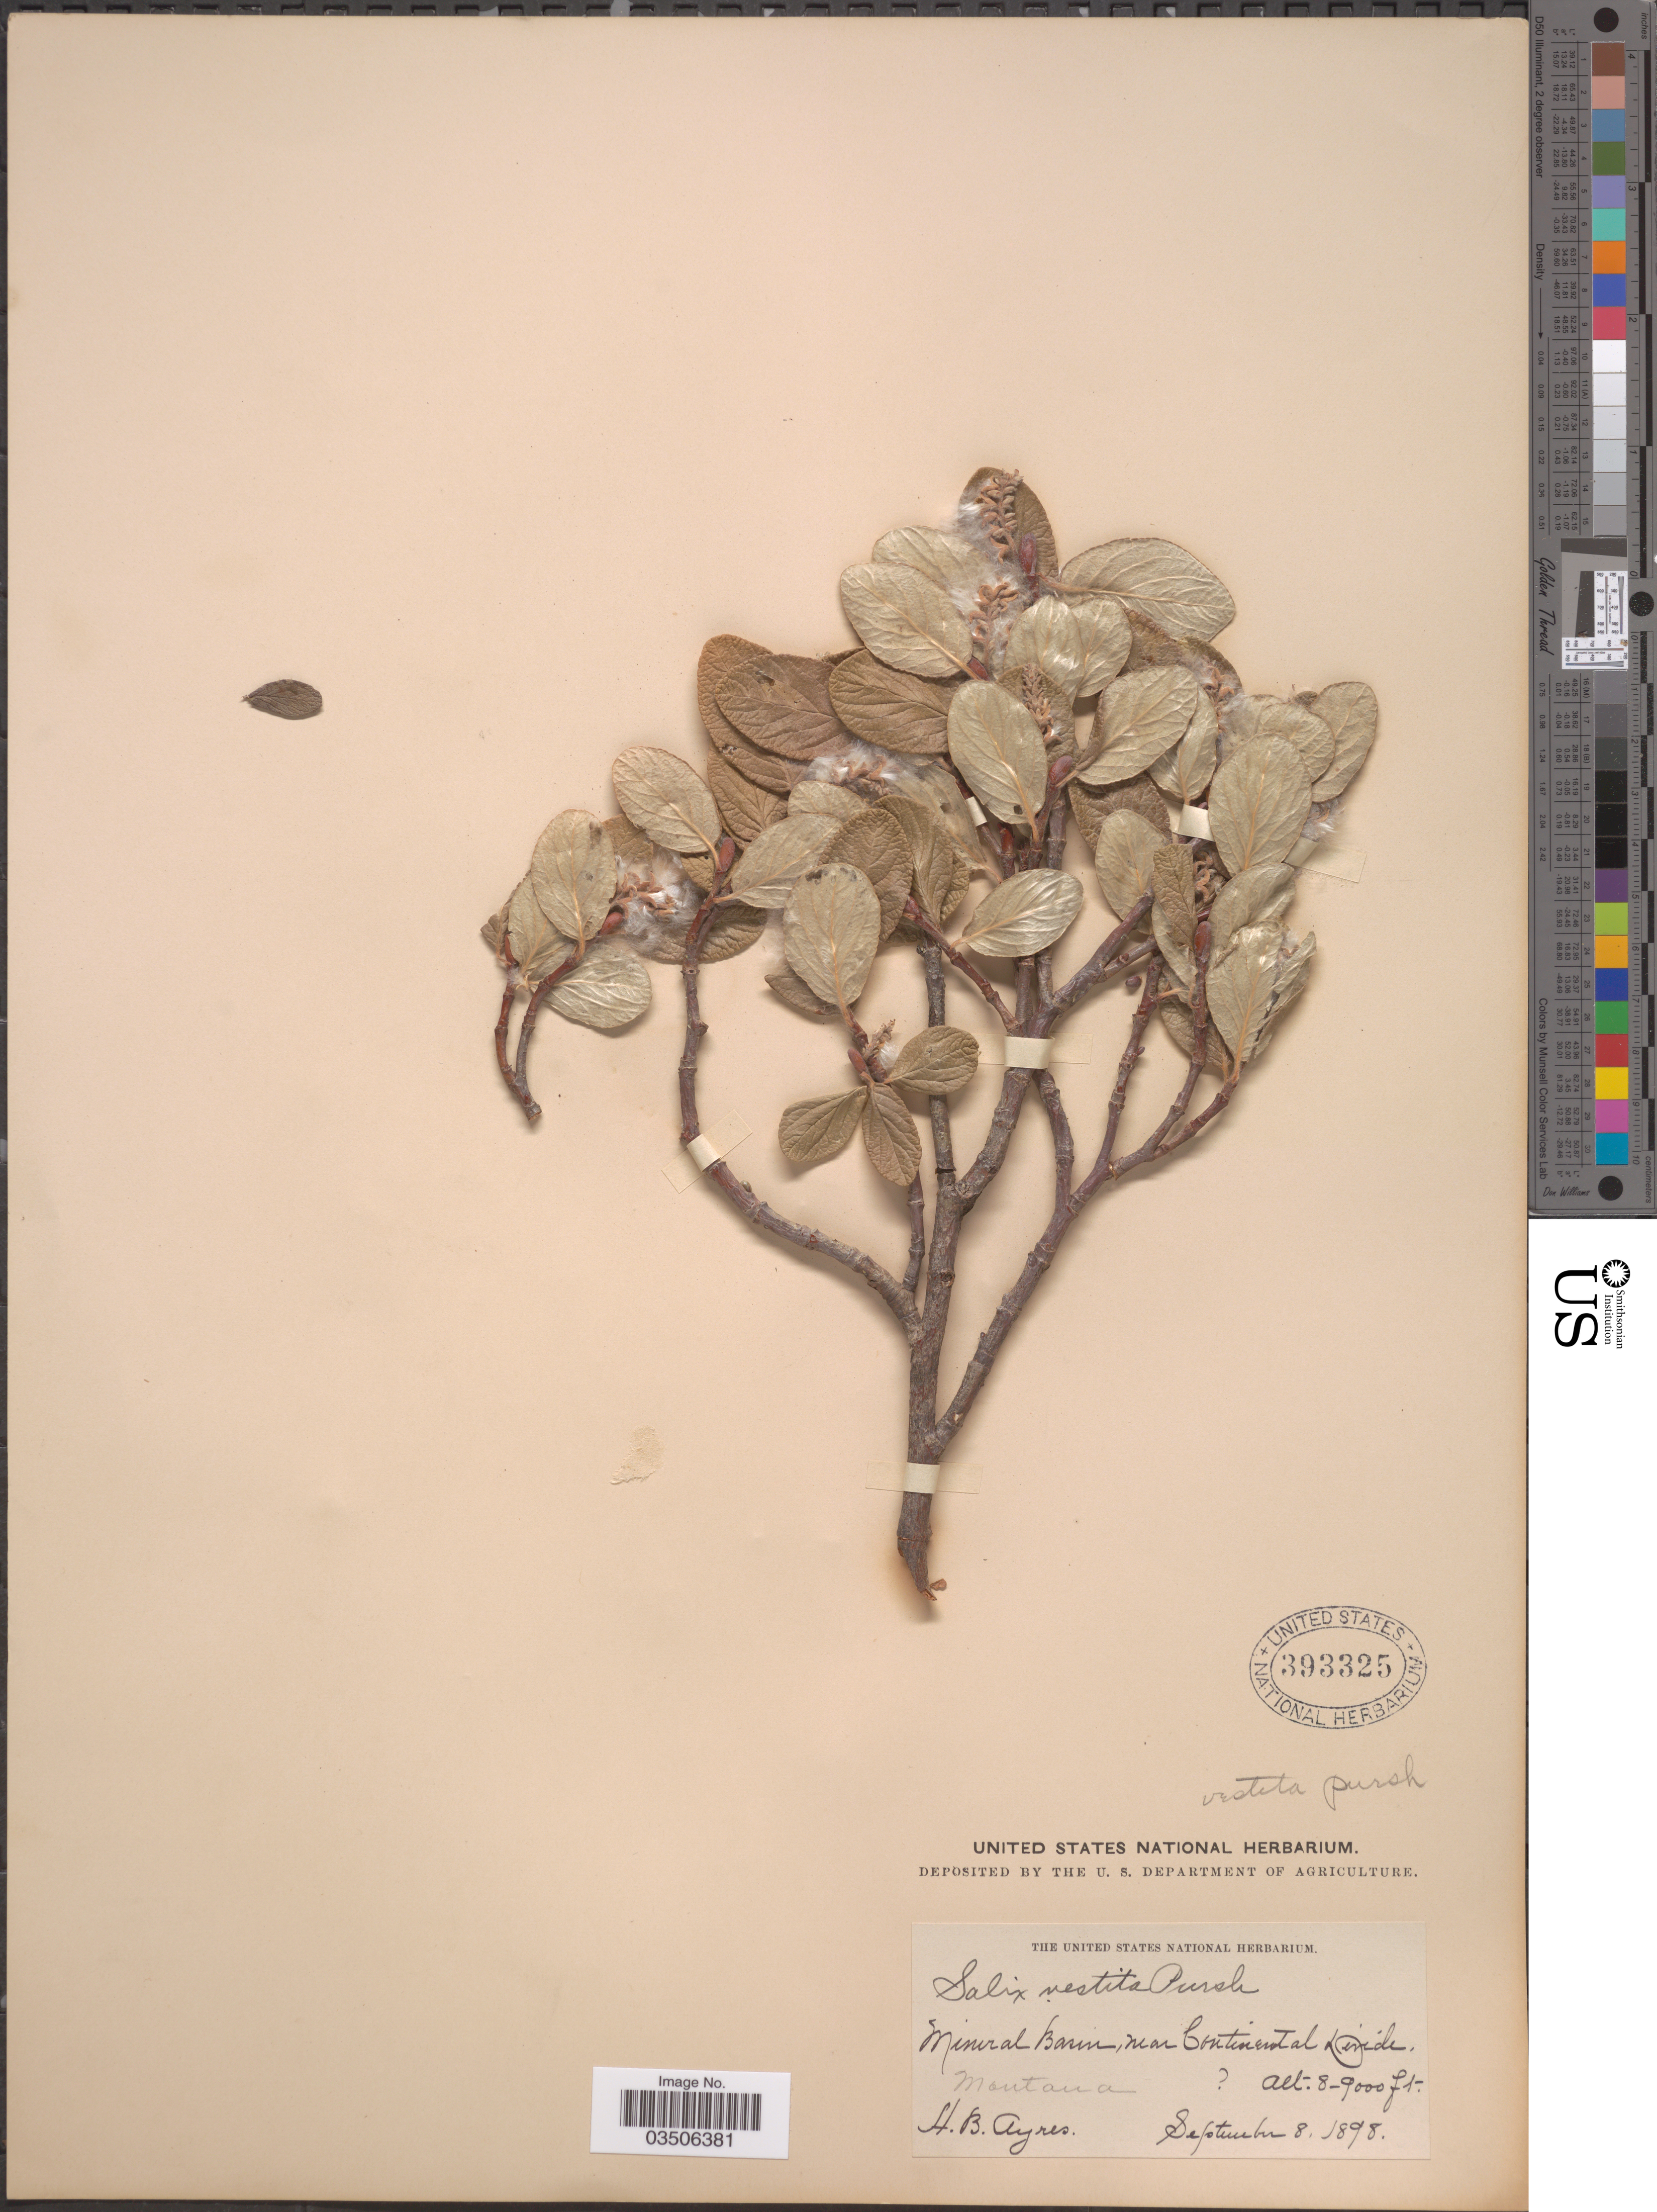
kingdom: Plantae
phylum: Tracheophyta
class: Magnoliopsida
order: Malpighiales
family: Salicaceae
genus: Salix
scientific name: Salix vestita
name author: Pursh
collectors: H. Ayres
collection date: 1898-09-08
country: United States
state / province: Montana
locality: Mineral Basin, near Continental Divide.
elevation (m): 2438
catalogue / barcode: US 393325